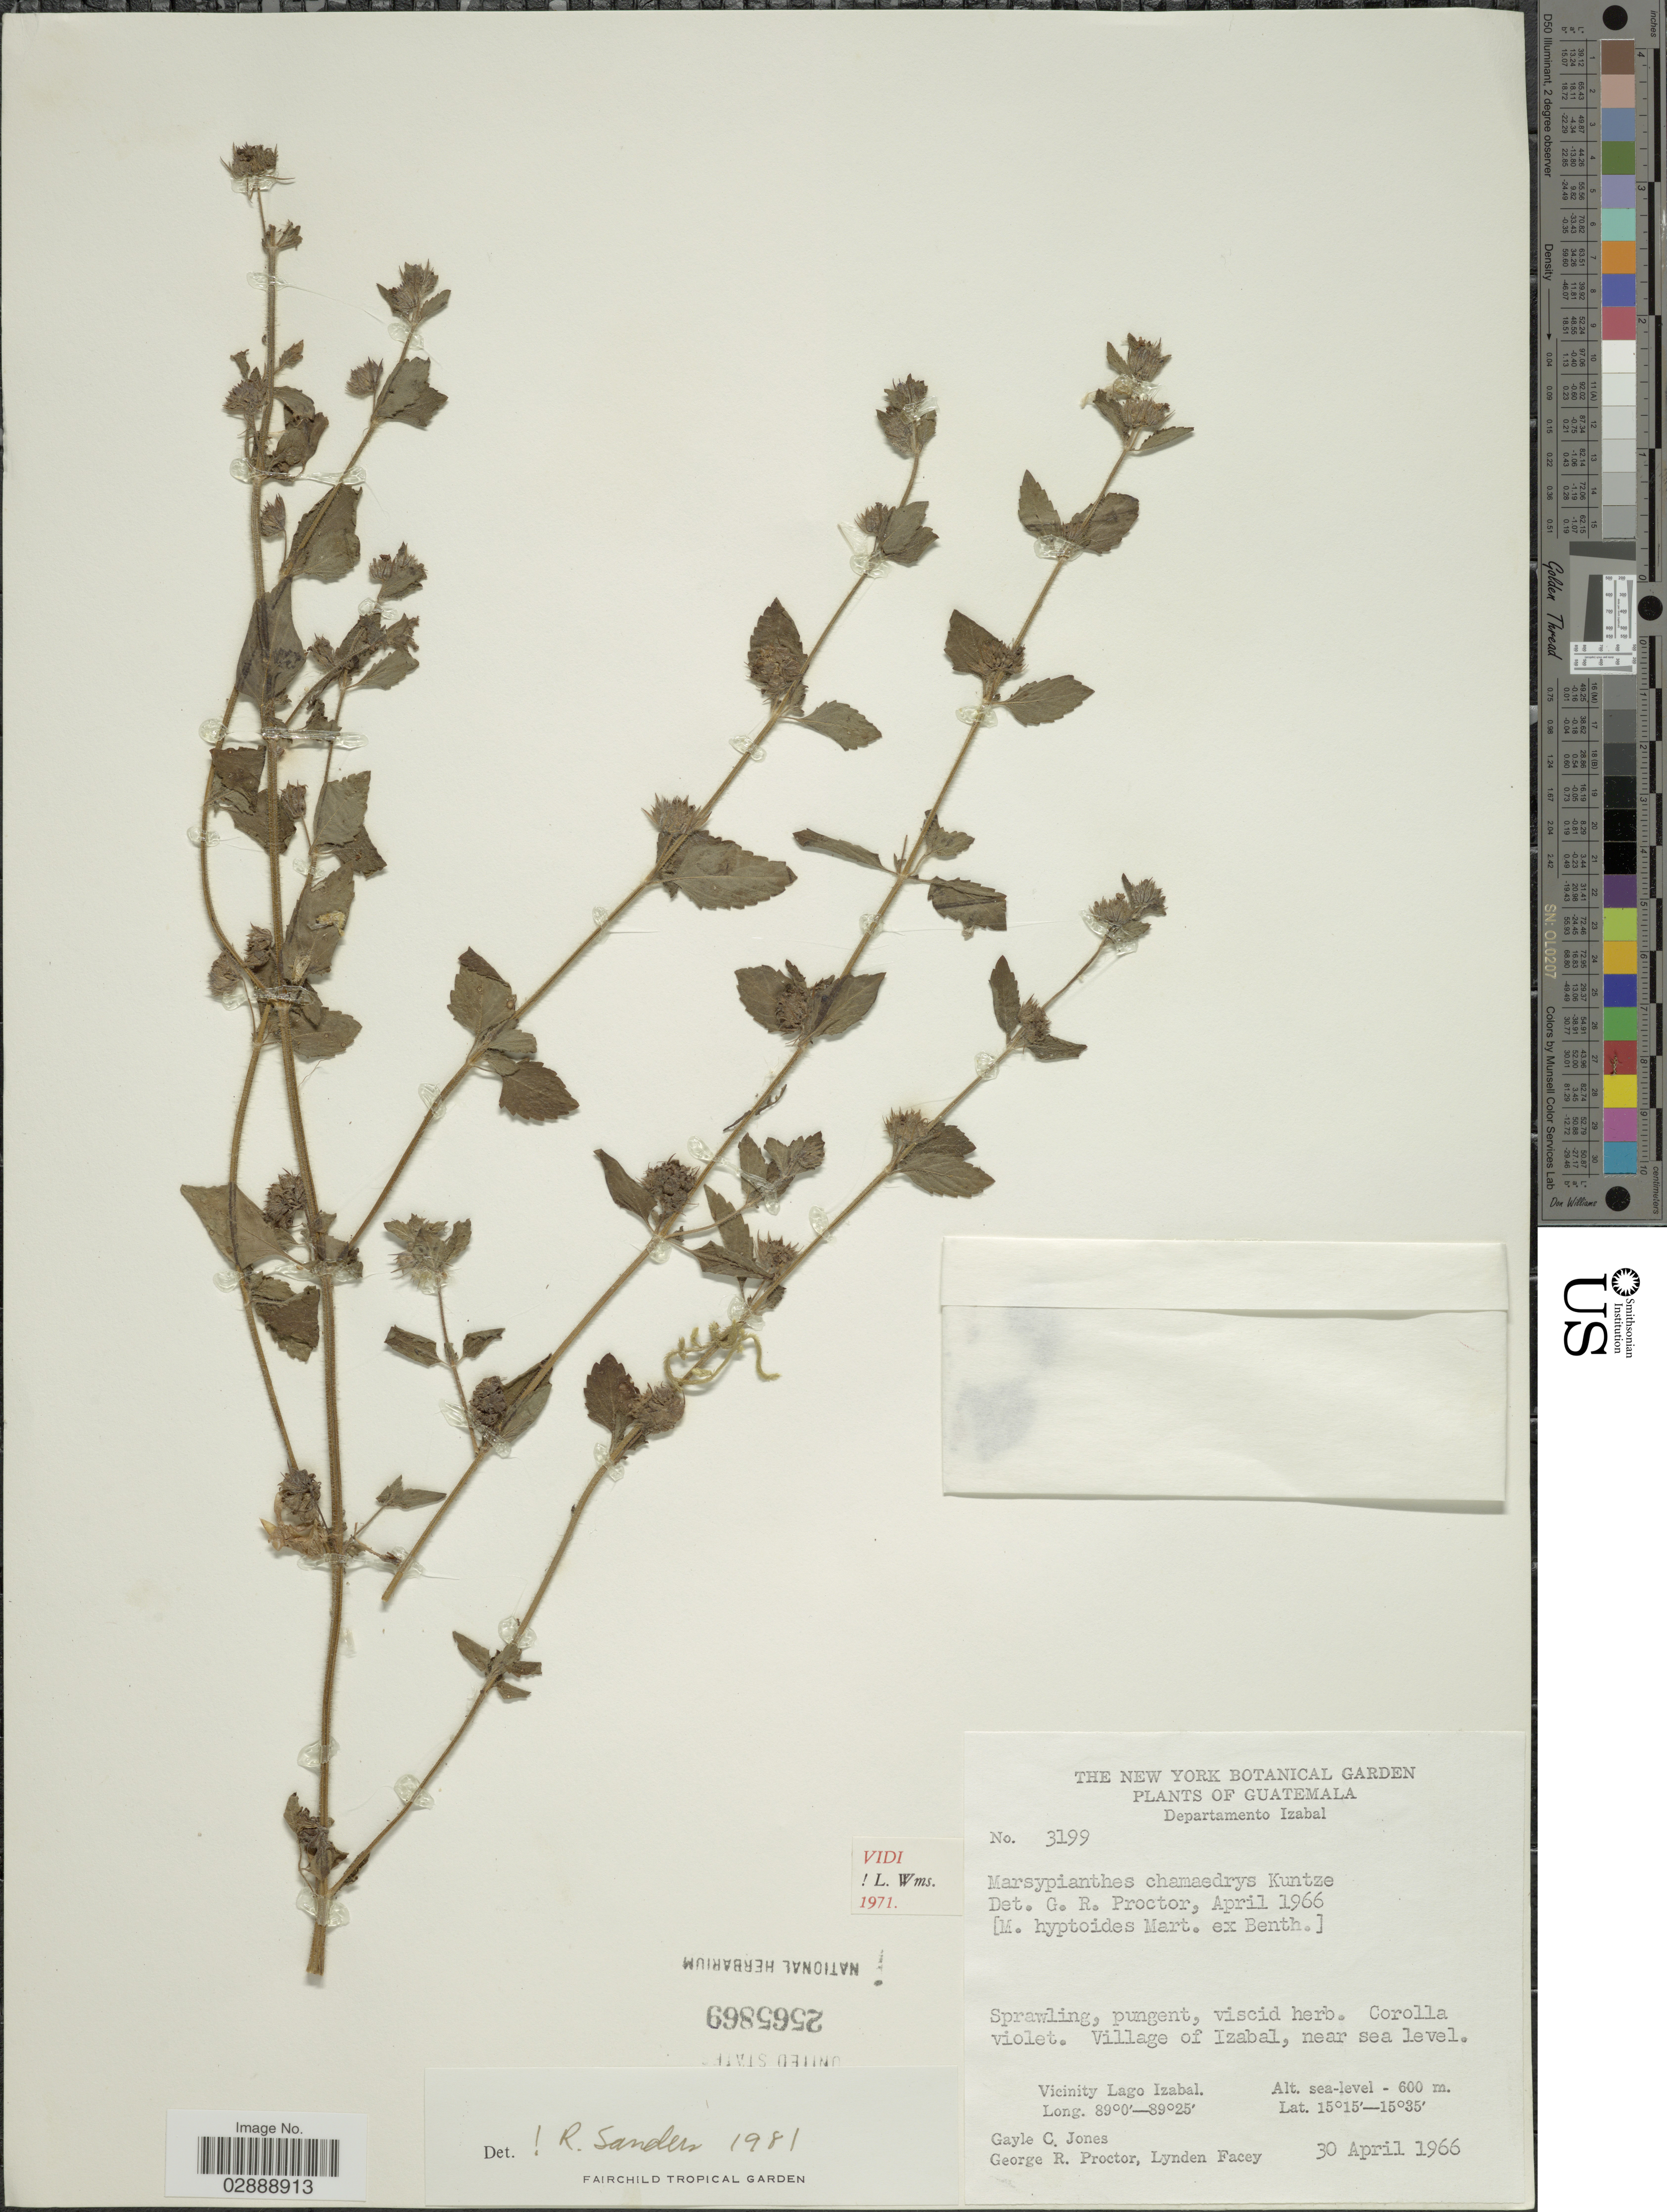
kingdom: Plantae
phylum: Tracheophyta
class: Magnoliopsida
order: Lamiales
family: Lamiaceae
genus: Marsypianthes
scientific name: Marsypianthes chamaedrys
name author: (Vahl) Kuntze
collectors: G. C. Jones, G. R. Proctor & L. Facey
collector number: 3199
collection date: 1966-04-30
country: Guatemala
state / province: Izabal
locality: Departamento Izabal. Village of Izabal, near sea level. Vicinity of Lago Izabal.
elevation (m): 0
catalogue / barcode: US 2565869